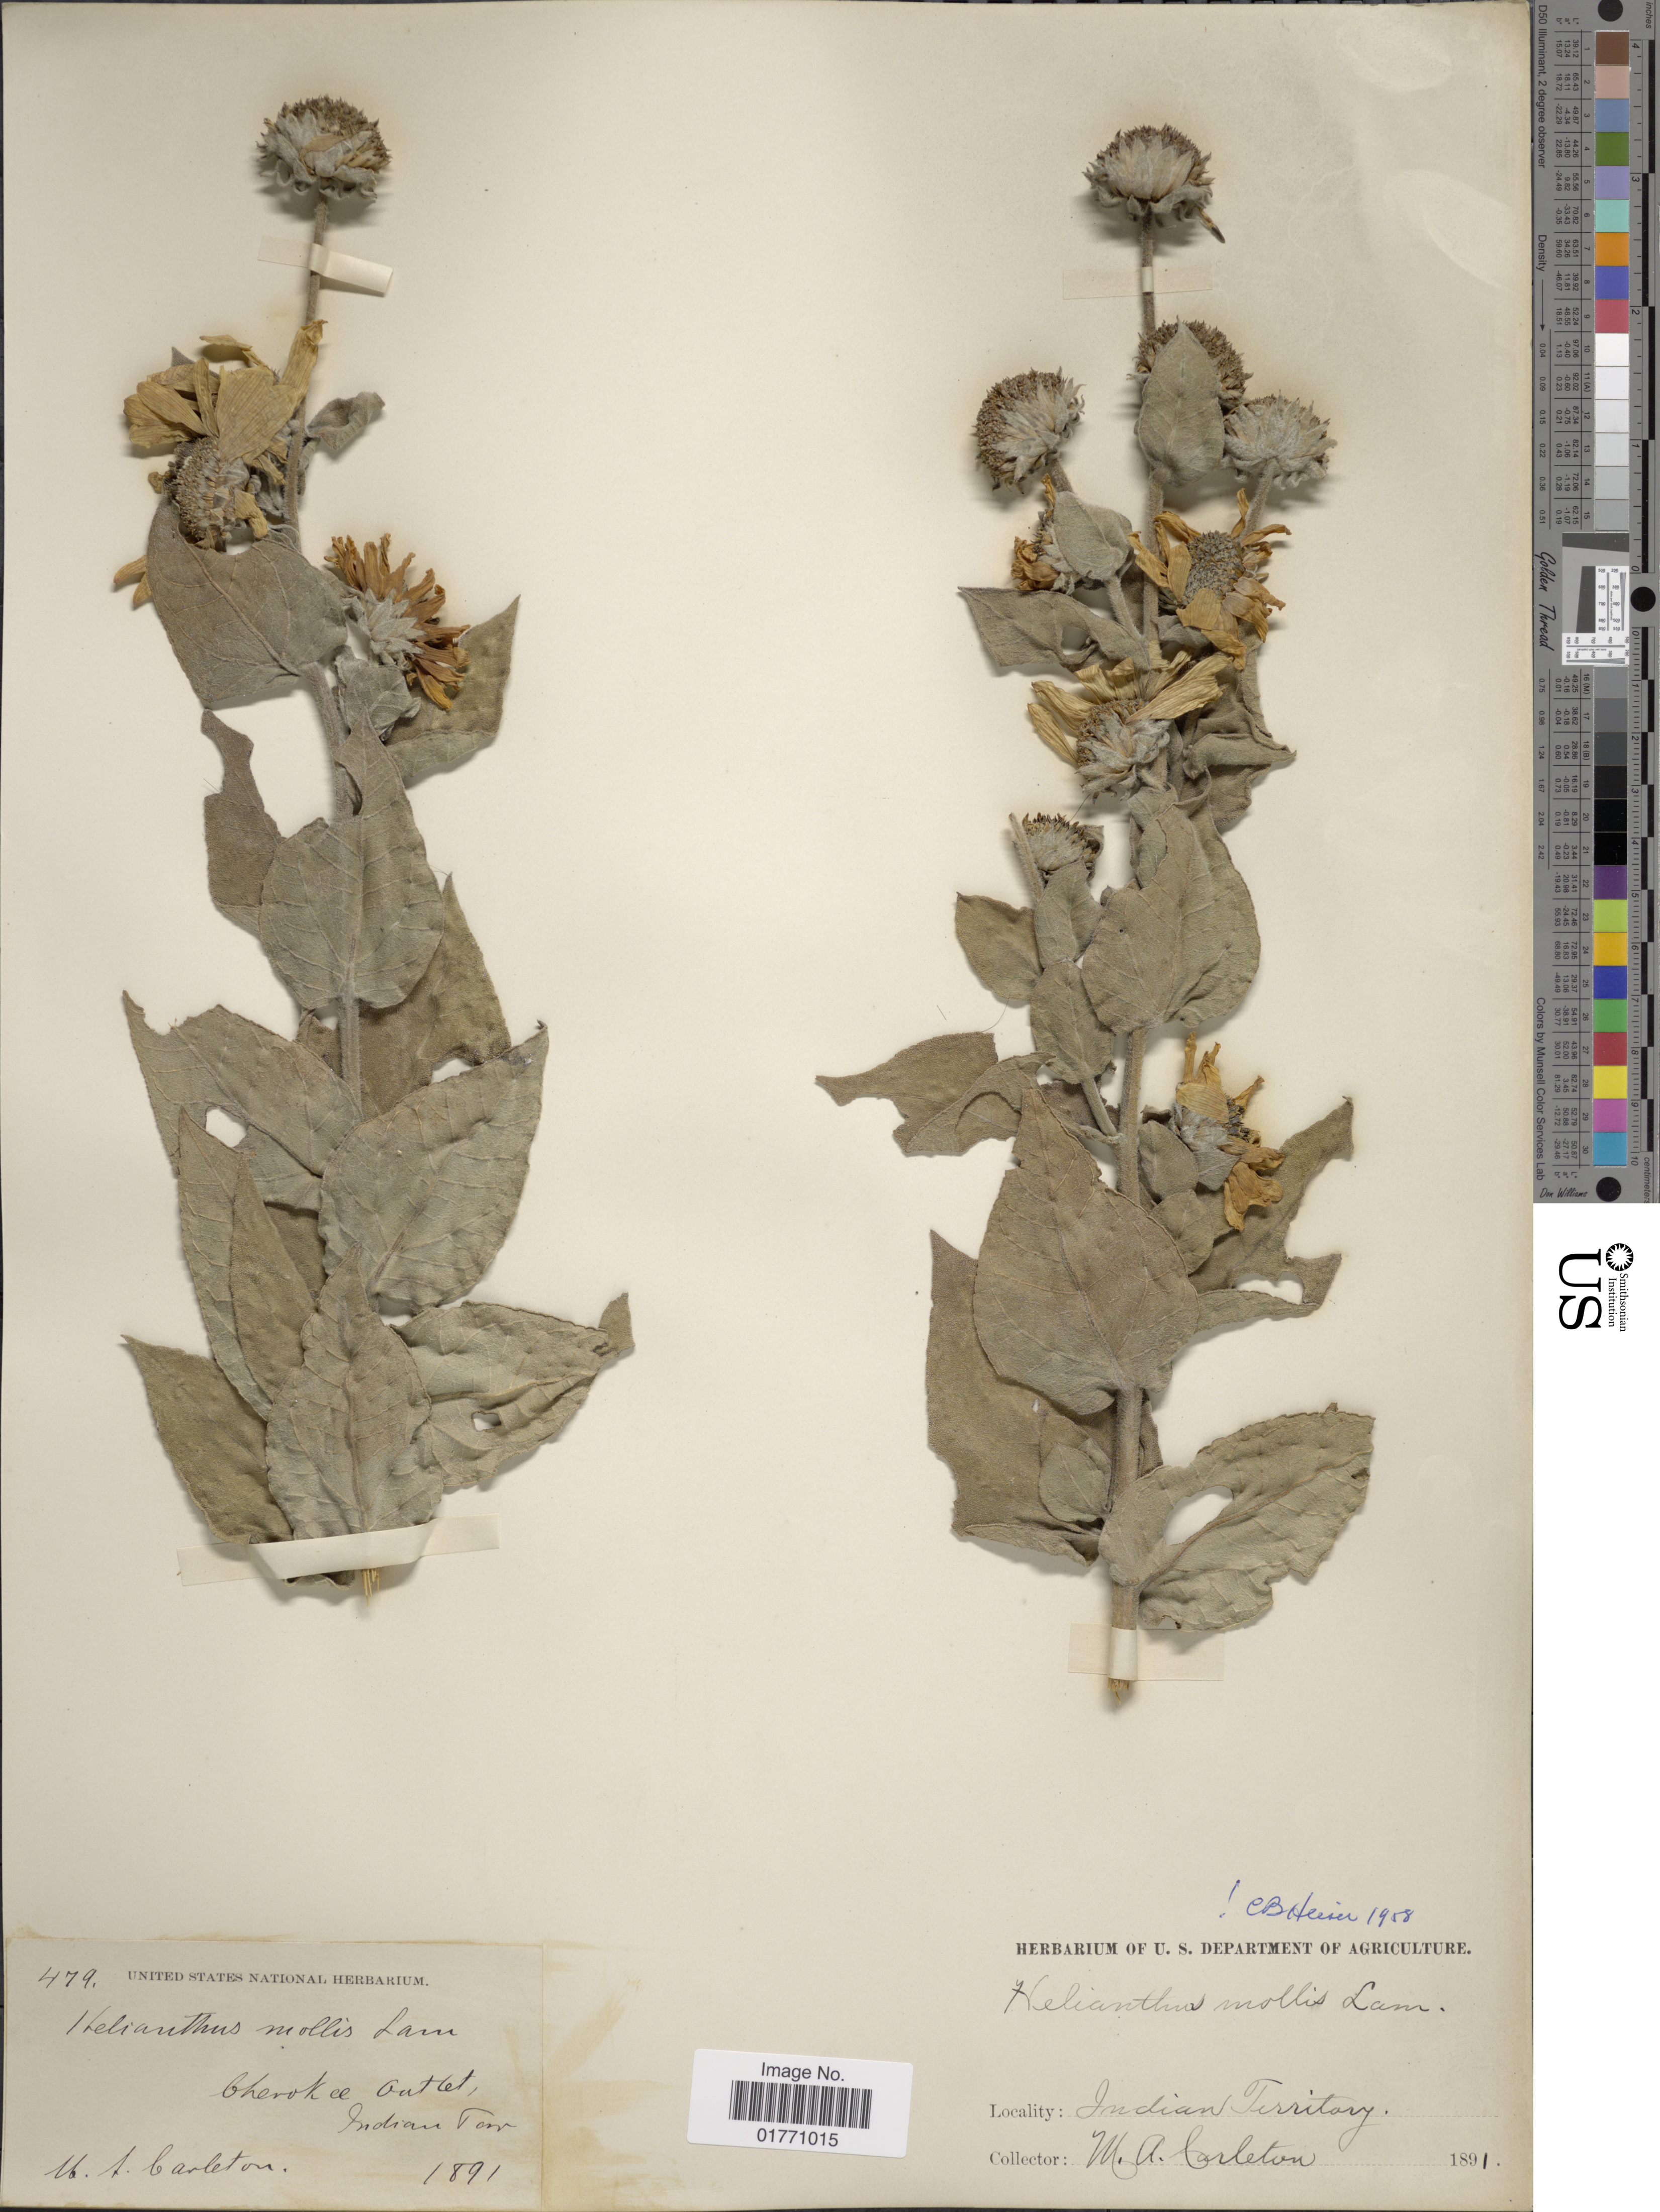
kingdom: Plantae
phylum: Tracheophyta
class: Magnoliopsida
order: Asterales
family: Asteraceae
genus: Helianthus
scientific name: Helianthus mollis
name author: Lam.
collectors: M. A. Carleton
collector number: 479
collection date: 1891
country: United States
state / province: Oklahoma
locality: Cherokee Outlet, Indian Territory.